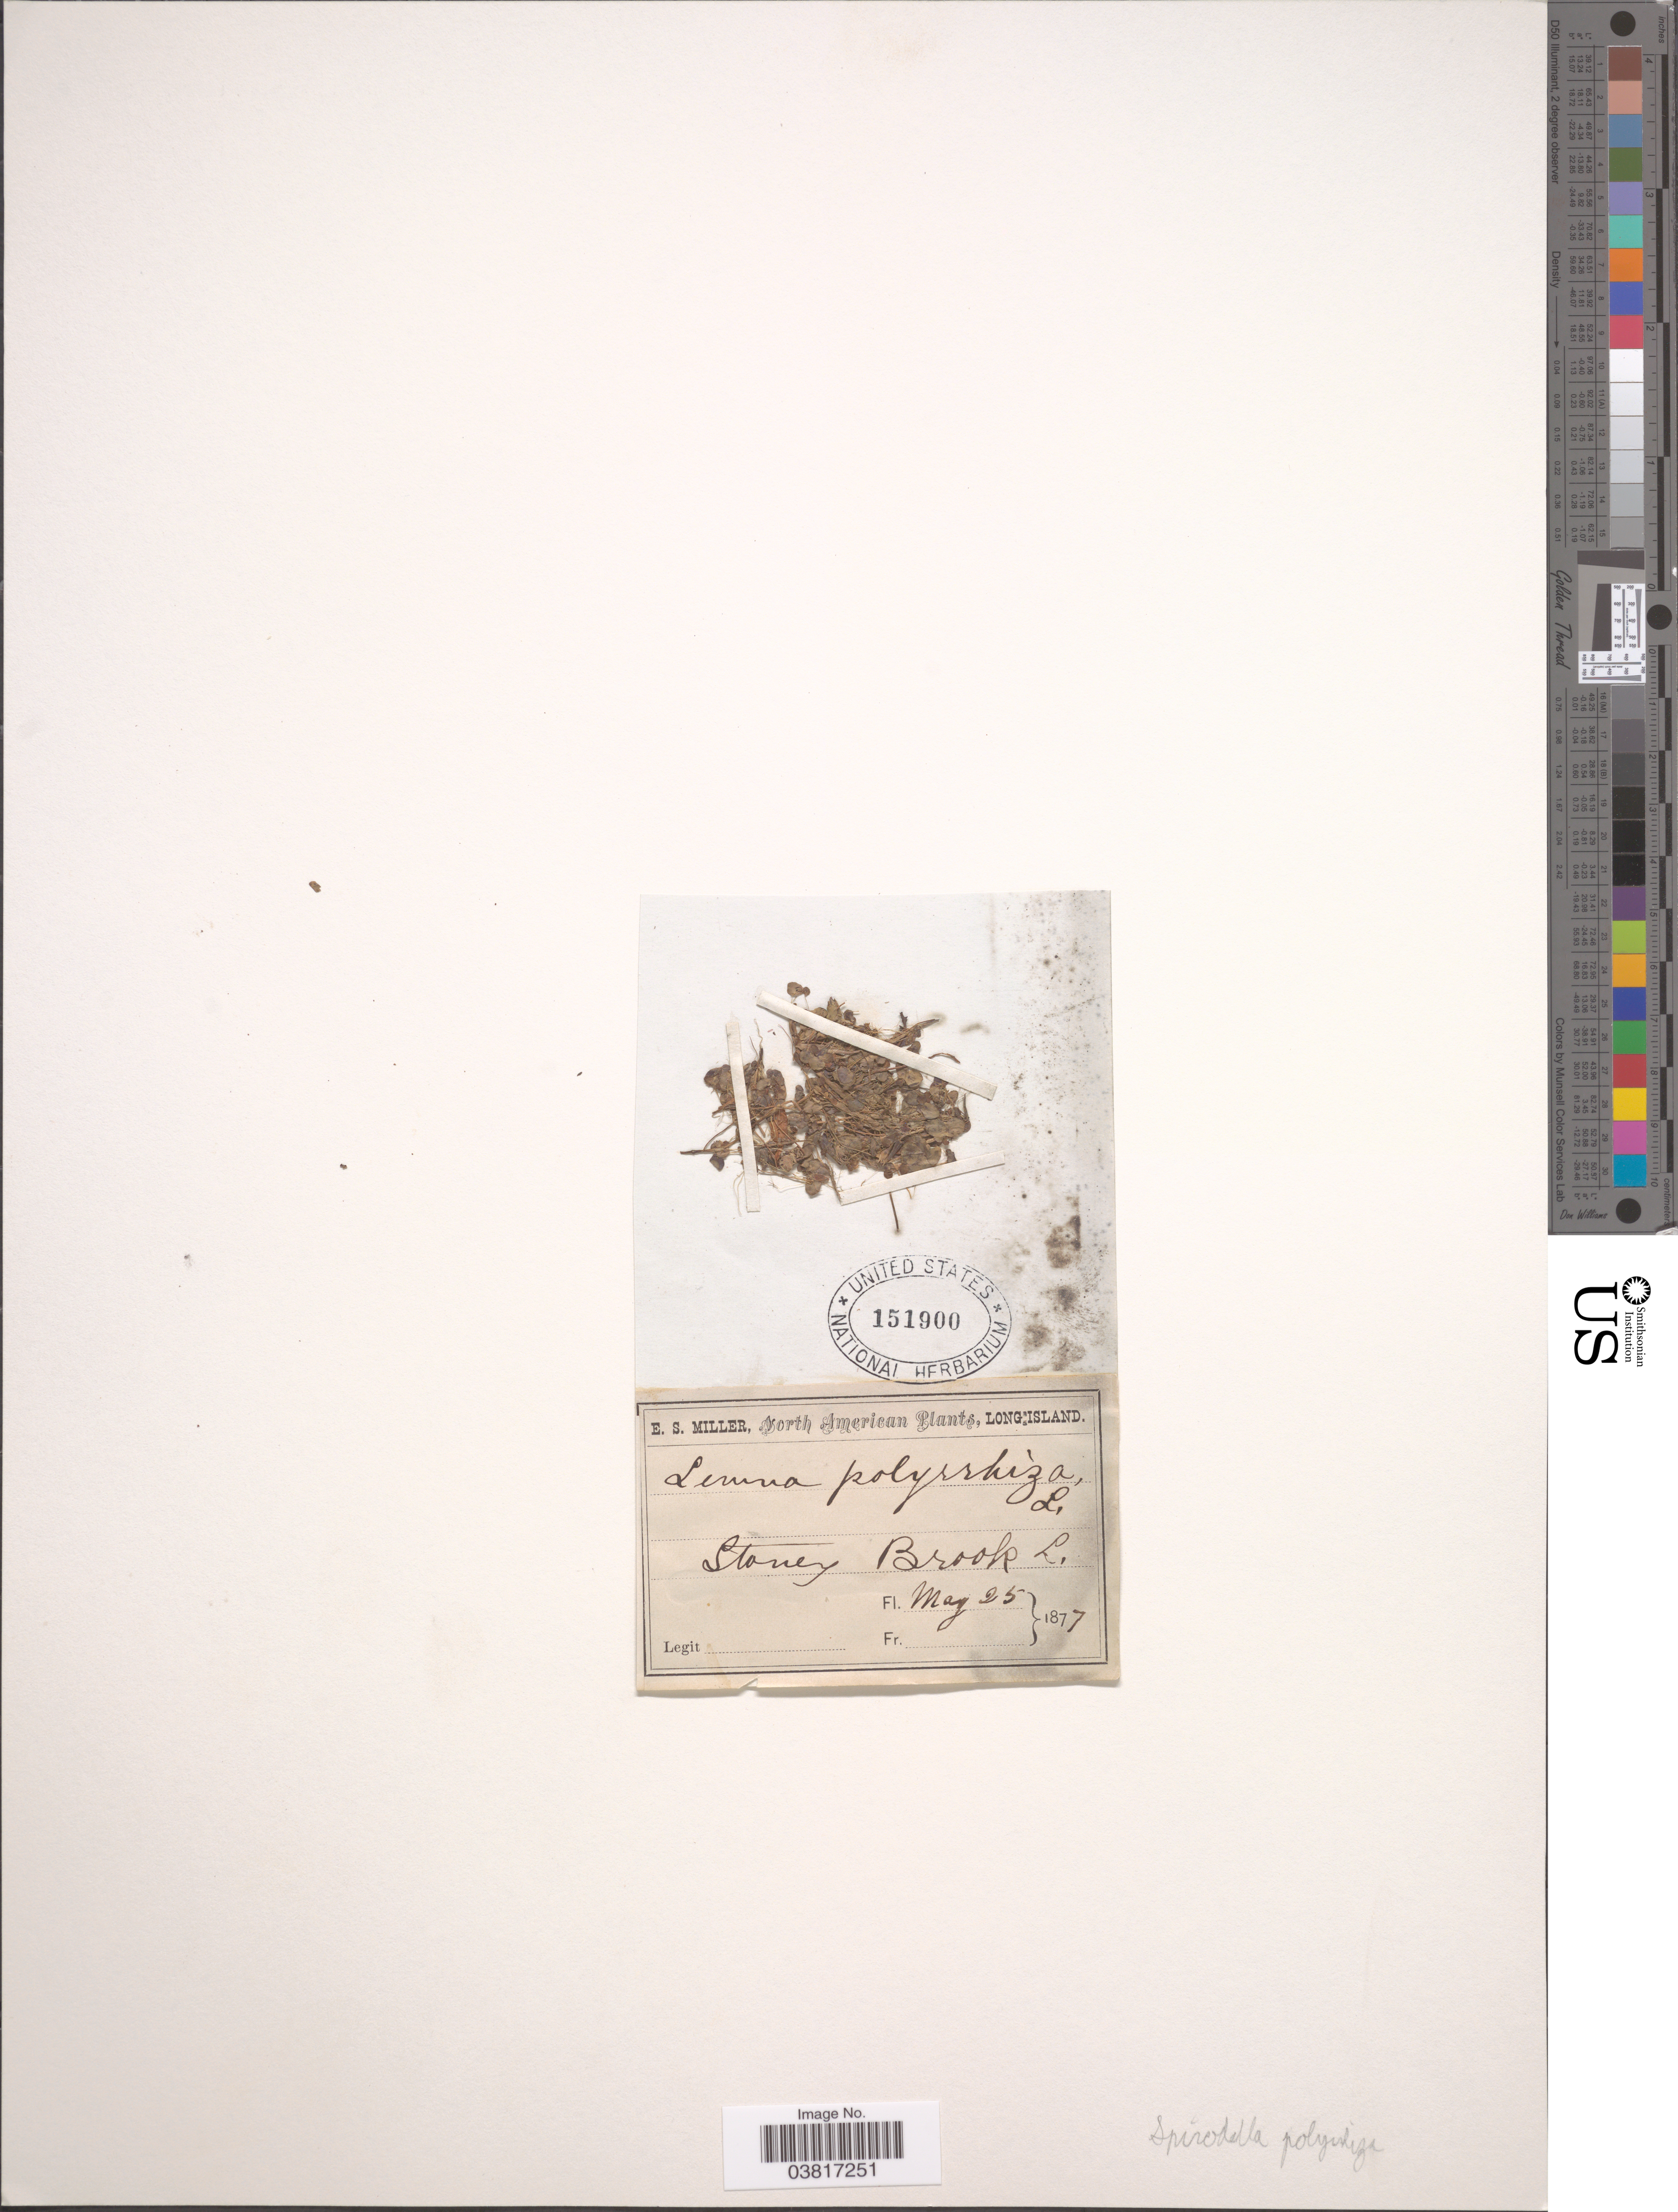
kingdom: Plantae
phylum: Tracheophyta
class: Liliopsida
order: Alismatales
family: Araceae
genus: Spirodela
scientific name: Spirodela polyrrhiza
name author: (L.) Schleid.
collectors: E. S. Miller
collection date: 1877-05-25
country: United States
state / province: New York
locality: Long Island. Stoney Brook.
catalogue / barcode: US 151900